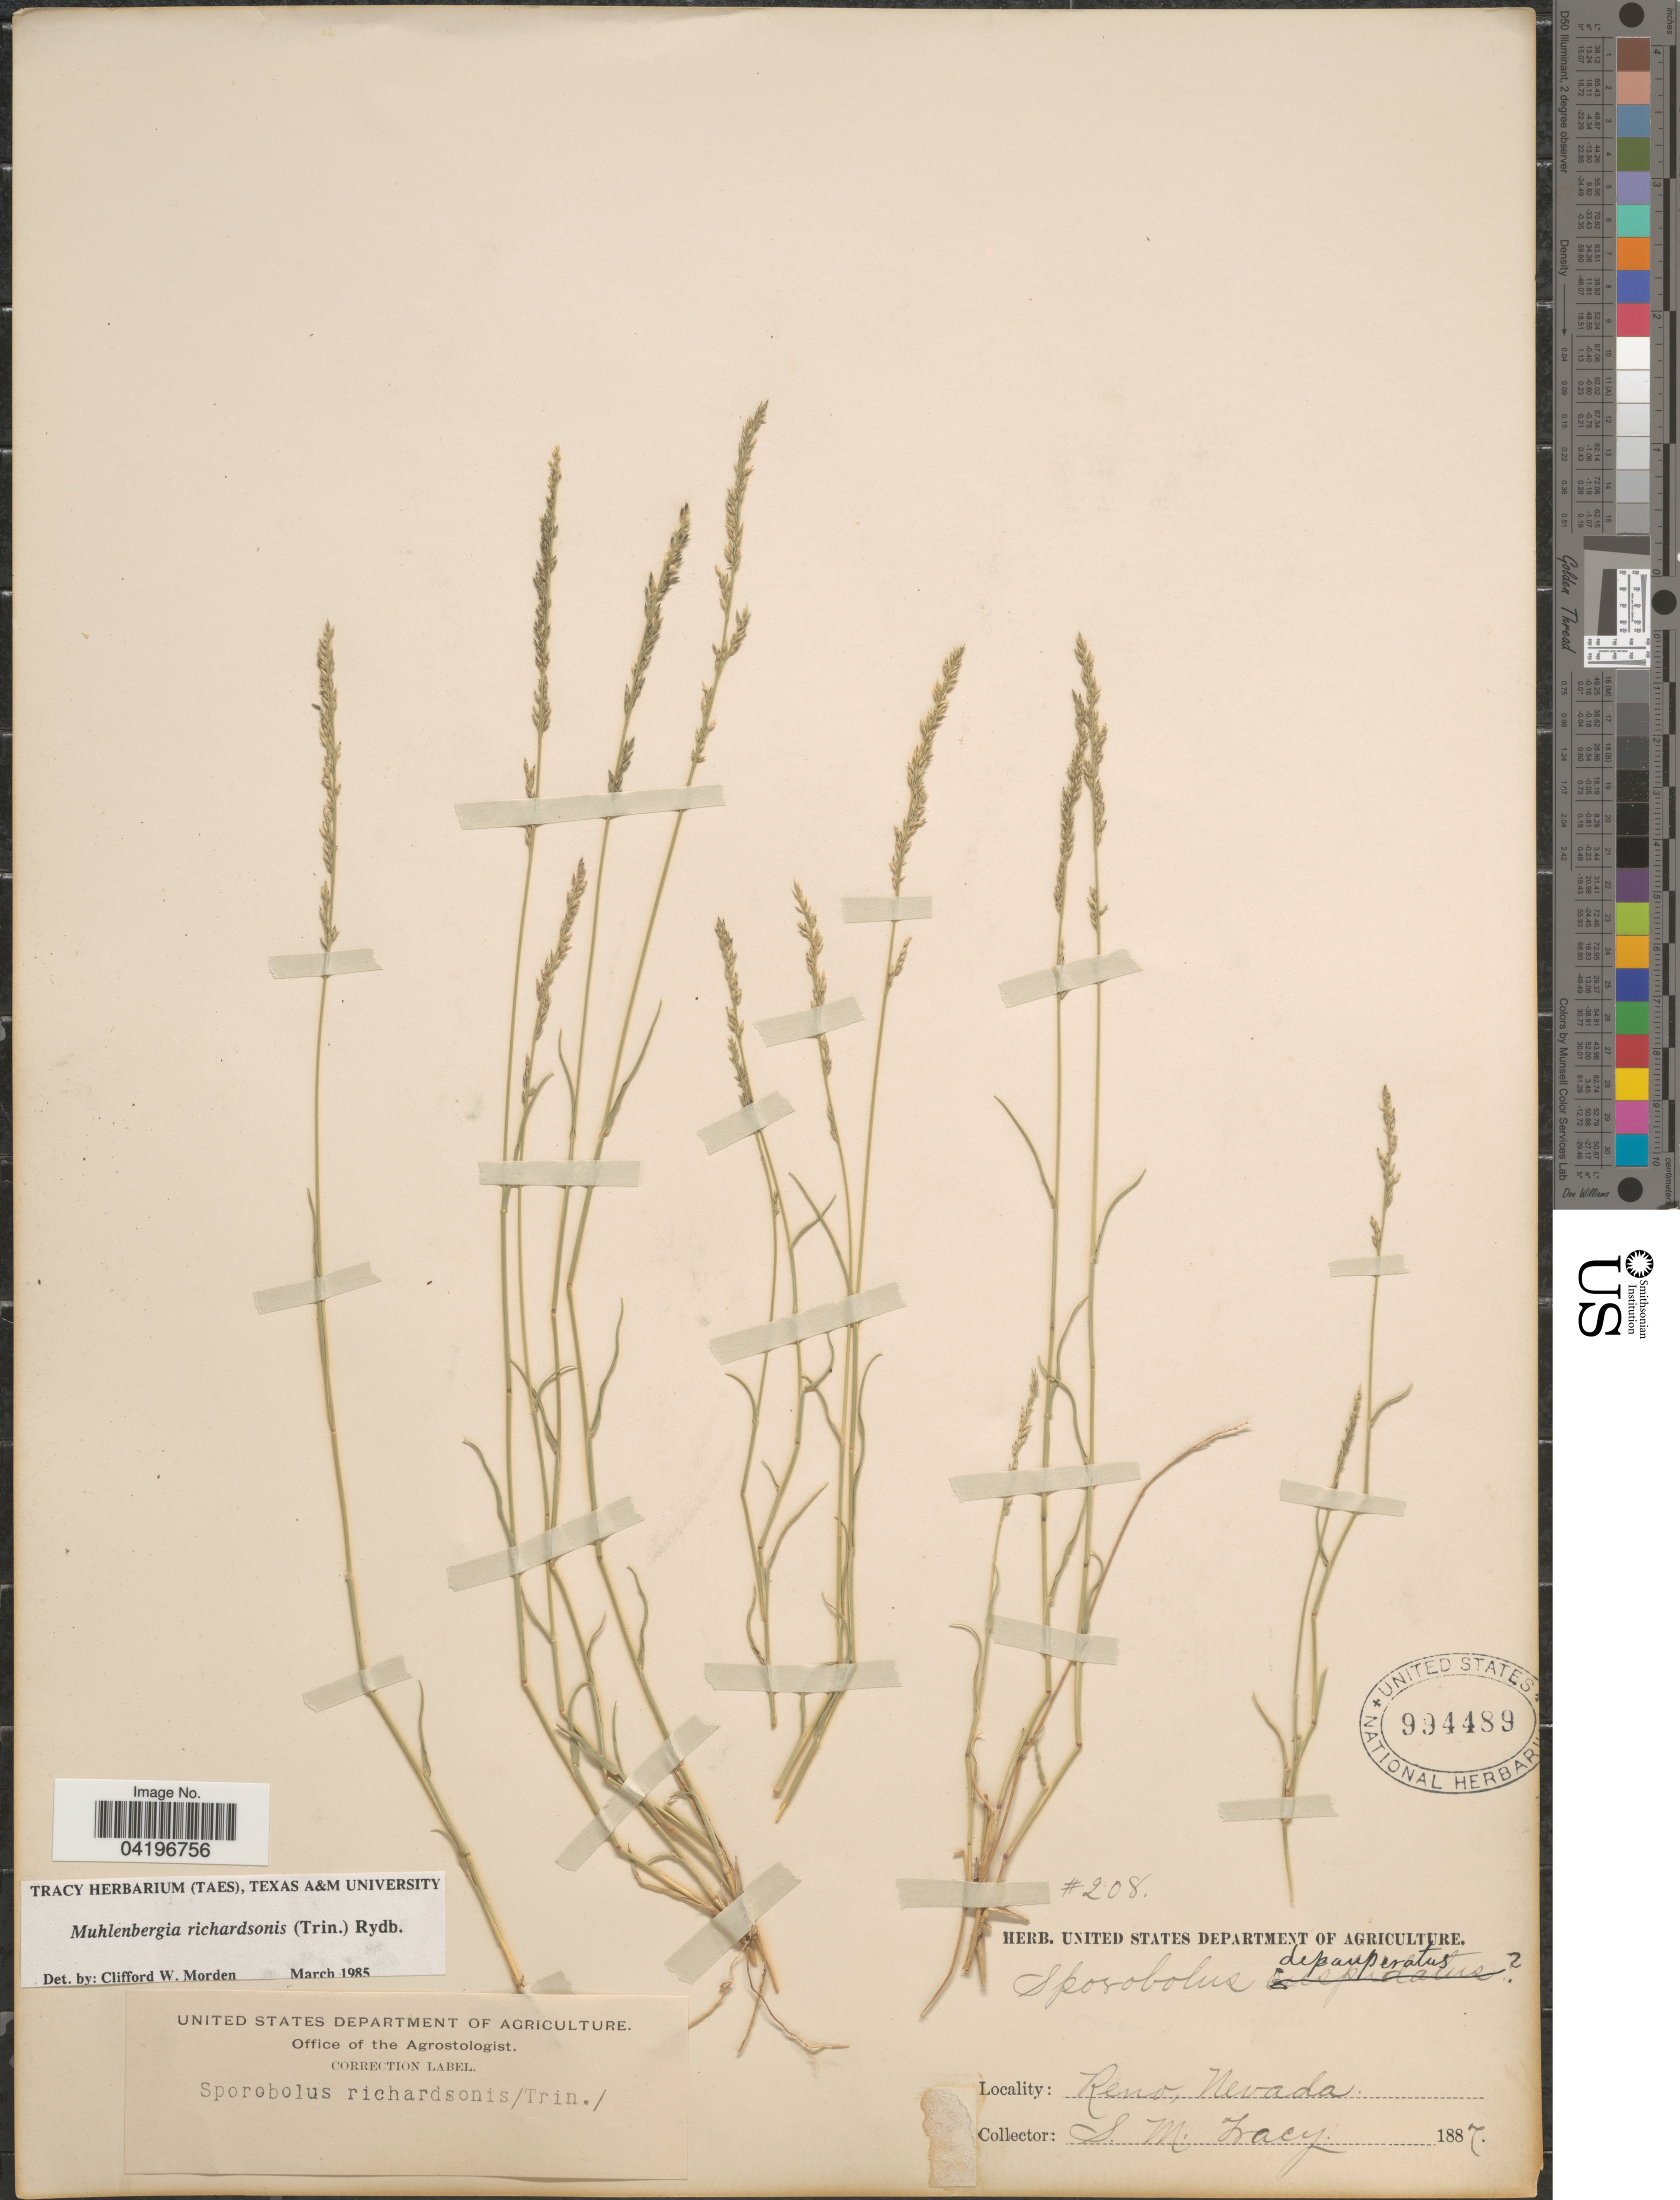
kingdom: Plantae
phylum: Tracheophyta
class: Liliopsida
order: Poales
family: Poaceae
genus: Muhlenbergia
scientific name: Muhlenbergia richardsonis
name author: (Trin.) Rydb.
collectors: S. M. Tracy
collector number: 208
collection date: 1887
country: United States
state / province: Nevada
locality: Reno.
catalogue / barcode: US 994489